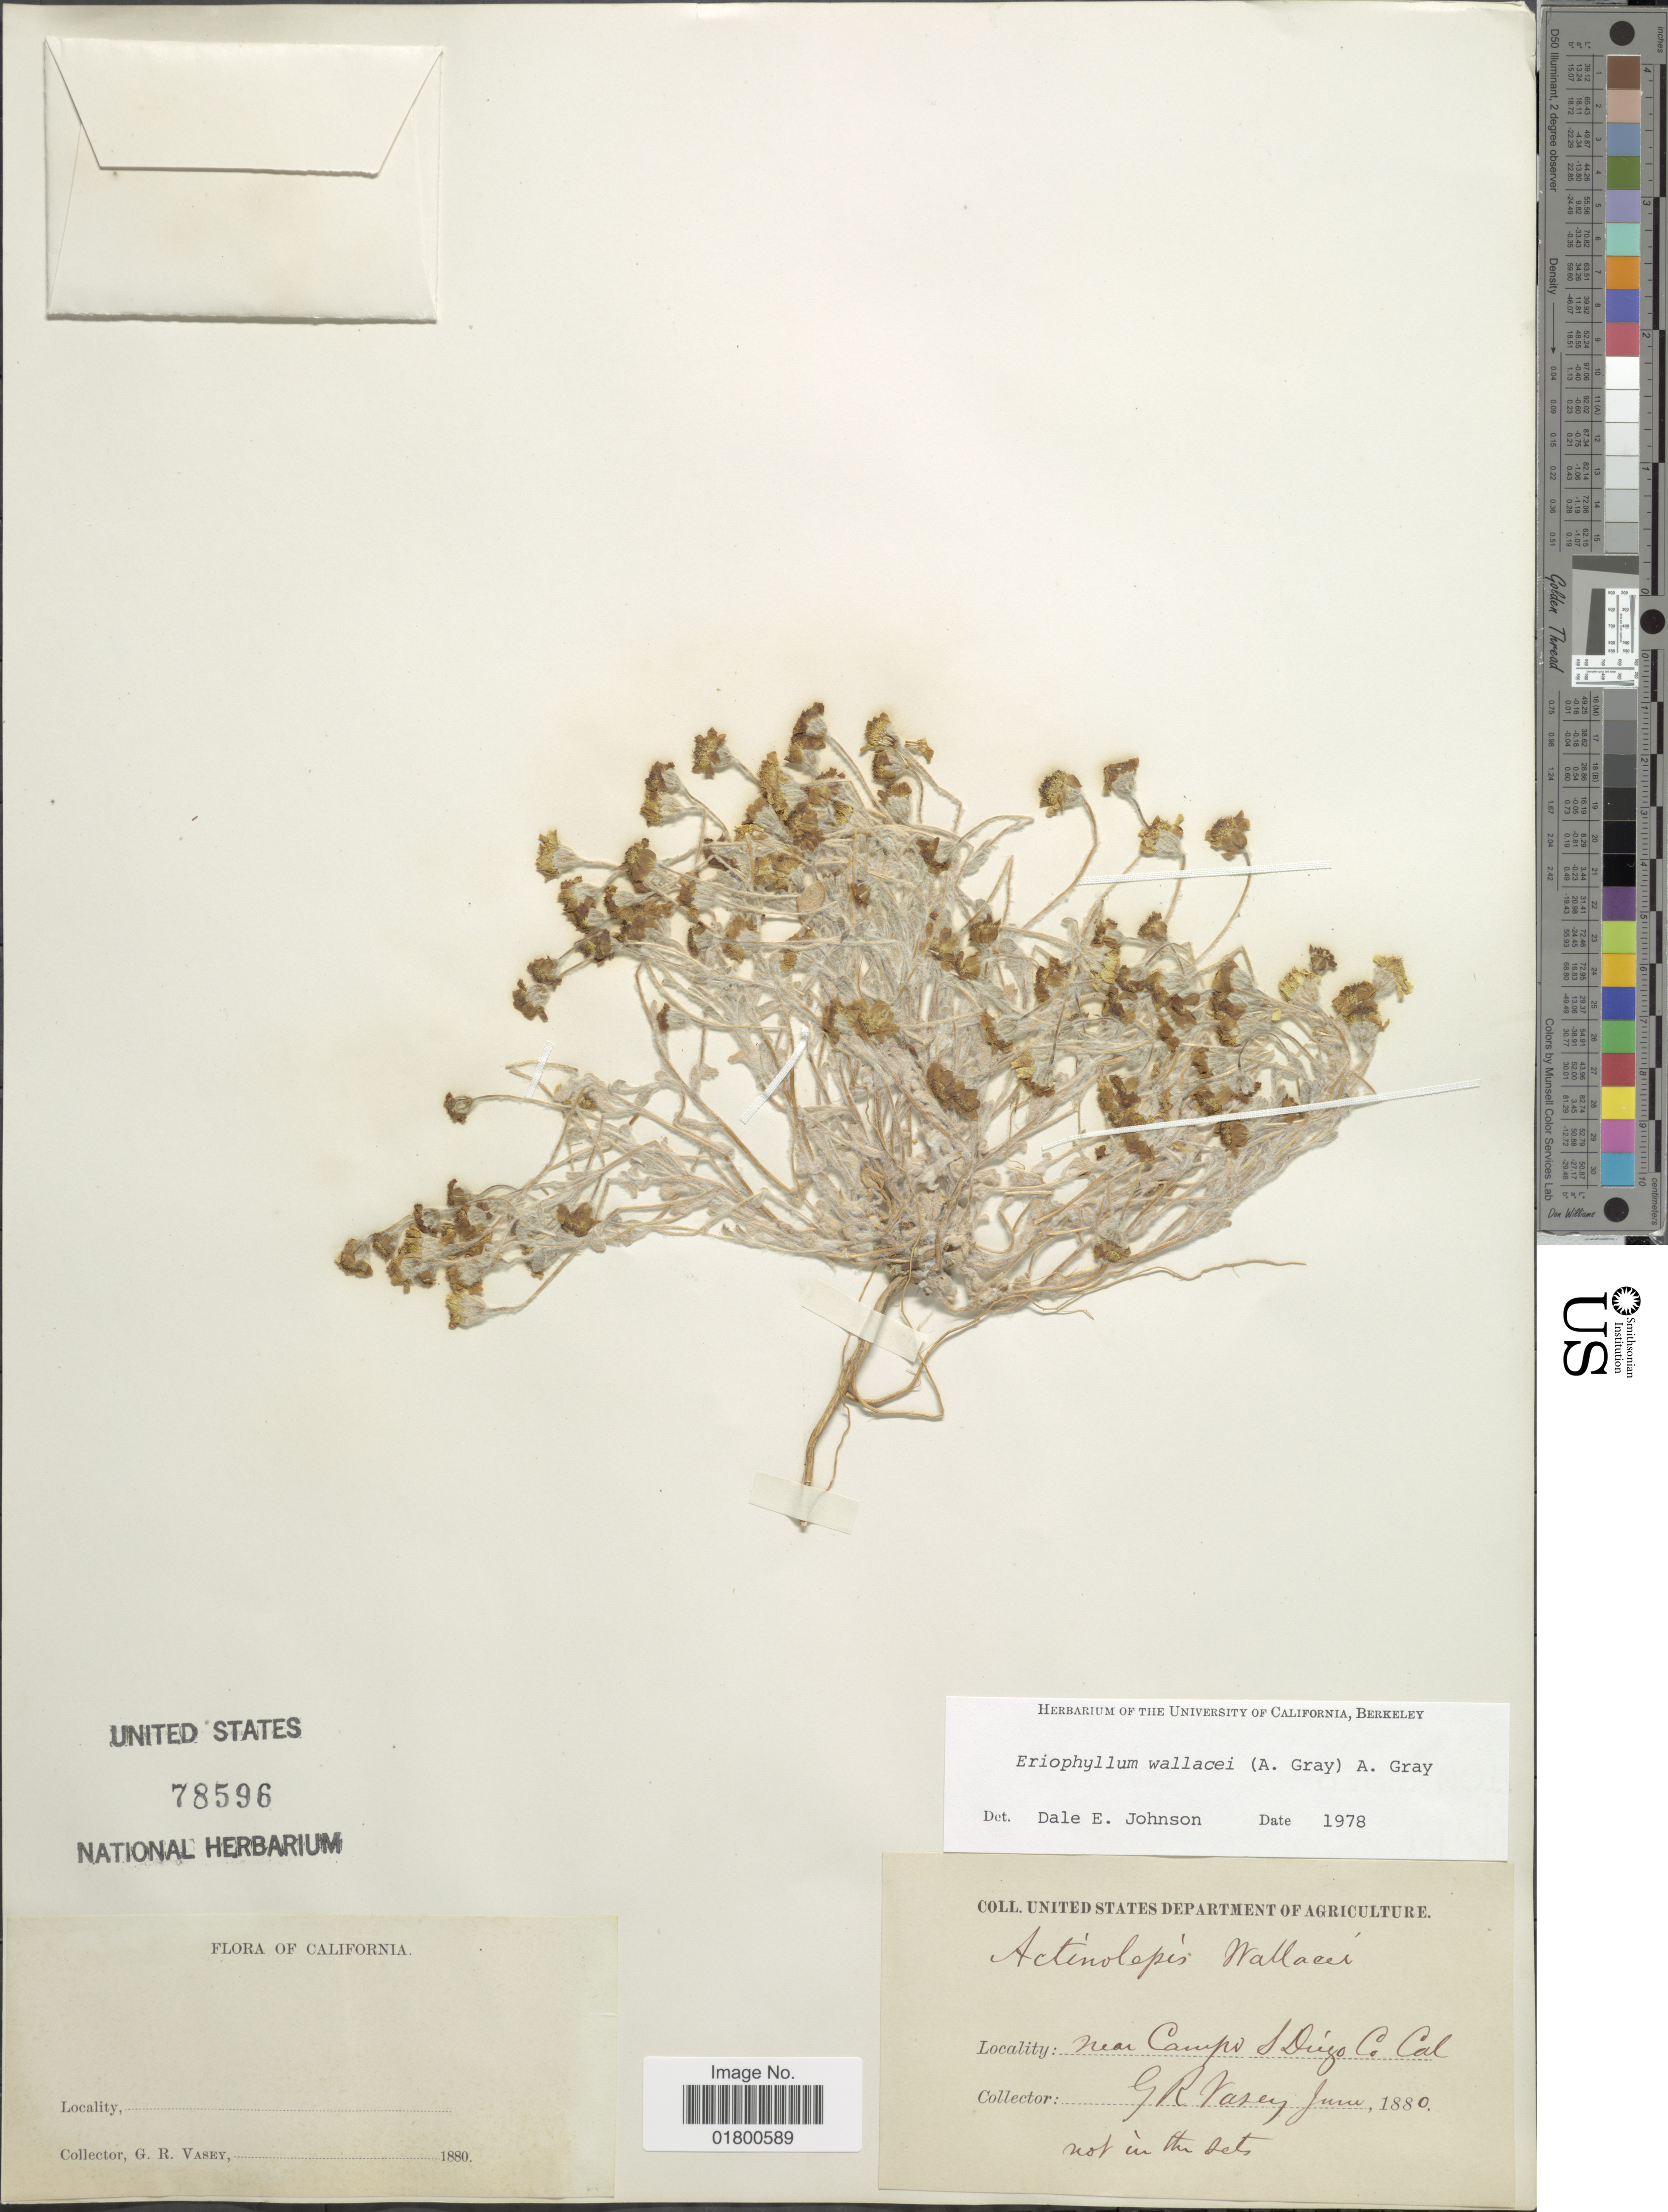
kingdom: Plantae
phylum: Tracheophyta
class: Magnoliopsida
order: Asterales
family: Asteraceae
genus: Eriophyllum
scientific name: Eriophyllum wallacei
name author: (A. Gray) A. Gray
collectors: G. R. Vasey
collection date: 1880-06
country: United States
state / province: California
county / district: San Diego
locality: Near Campo S. Diego Co., Cal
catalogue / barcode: US 78596